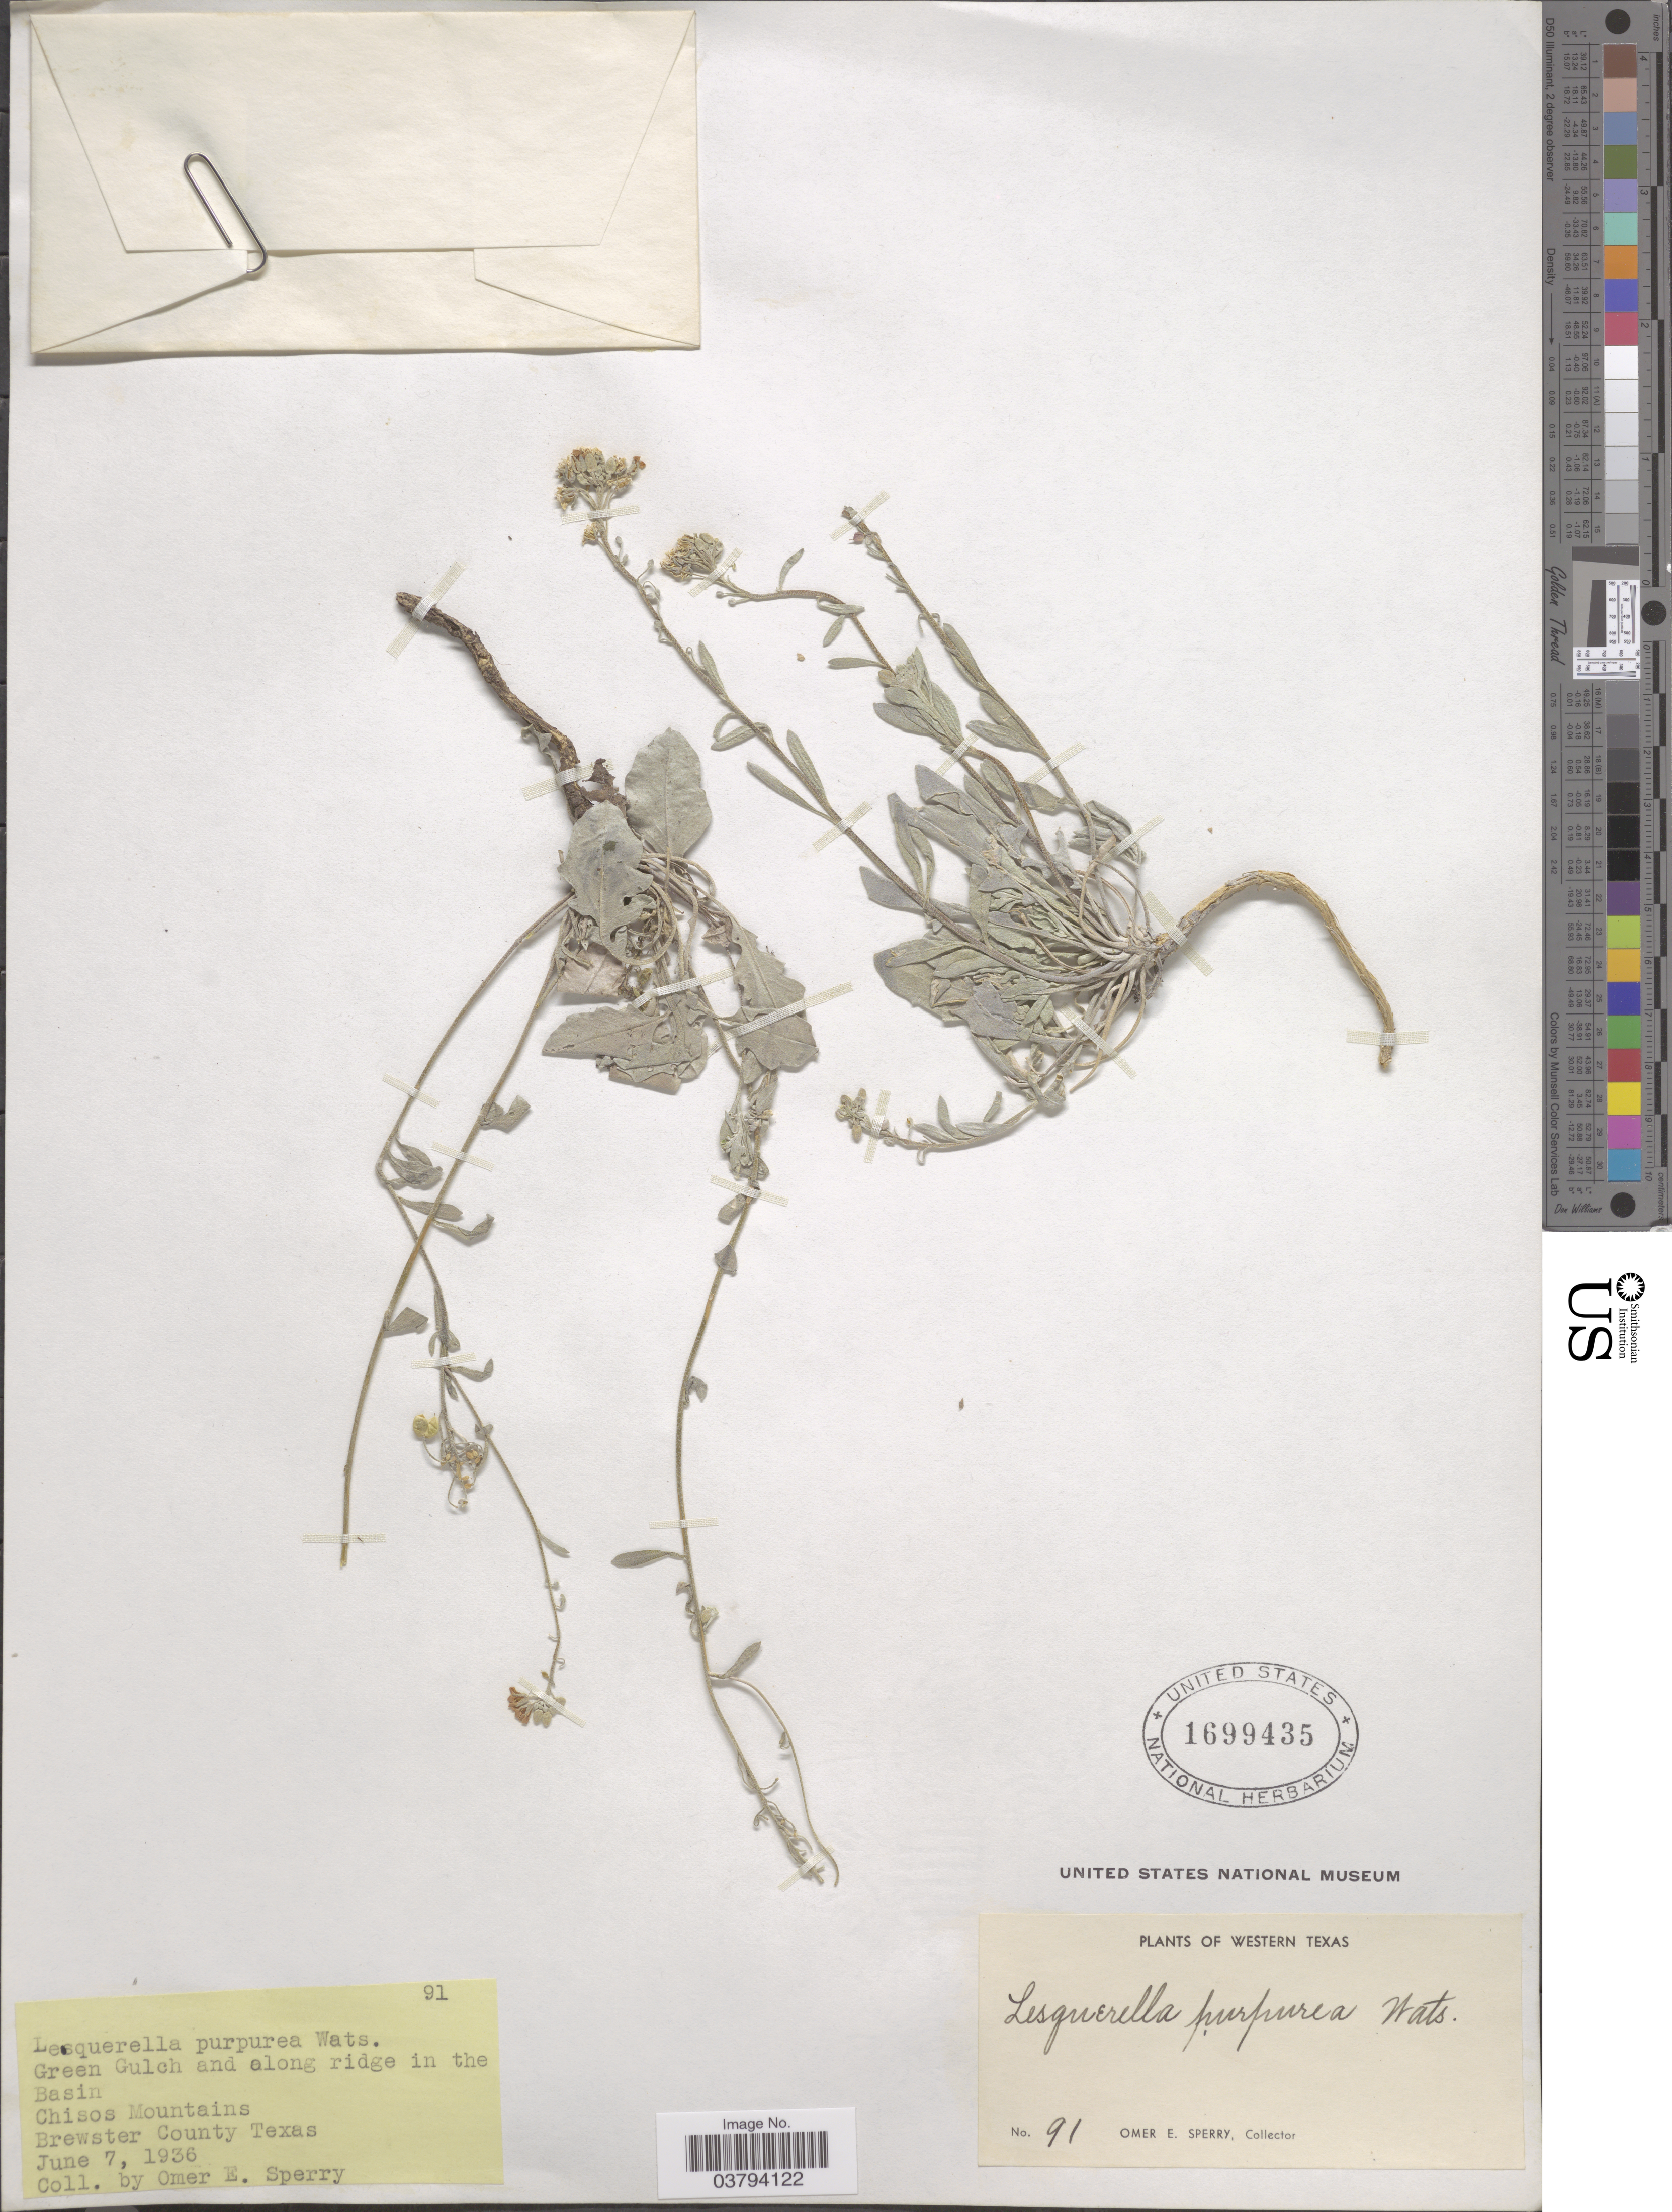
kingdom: Plantae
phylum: Tracheophyta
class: Magnoliopsida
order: Brassicales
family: Brassicaceae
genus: Lesquerella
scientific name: Lesquerella purpurea subsp. purpurea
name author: (A. Gray) S. Watson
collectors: O. E. Sperry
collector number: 91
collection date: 1936-06-07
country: United States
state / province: Texas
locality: Green Gulch and along ridge in the Basin. Chisos Mountains. Brewster County. Western Texas.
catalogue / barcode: US 1699435